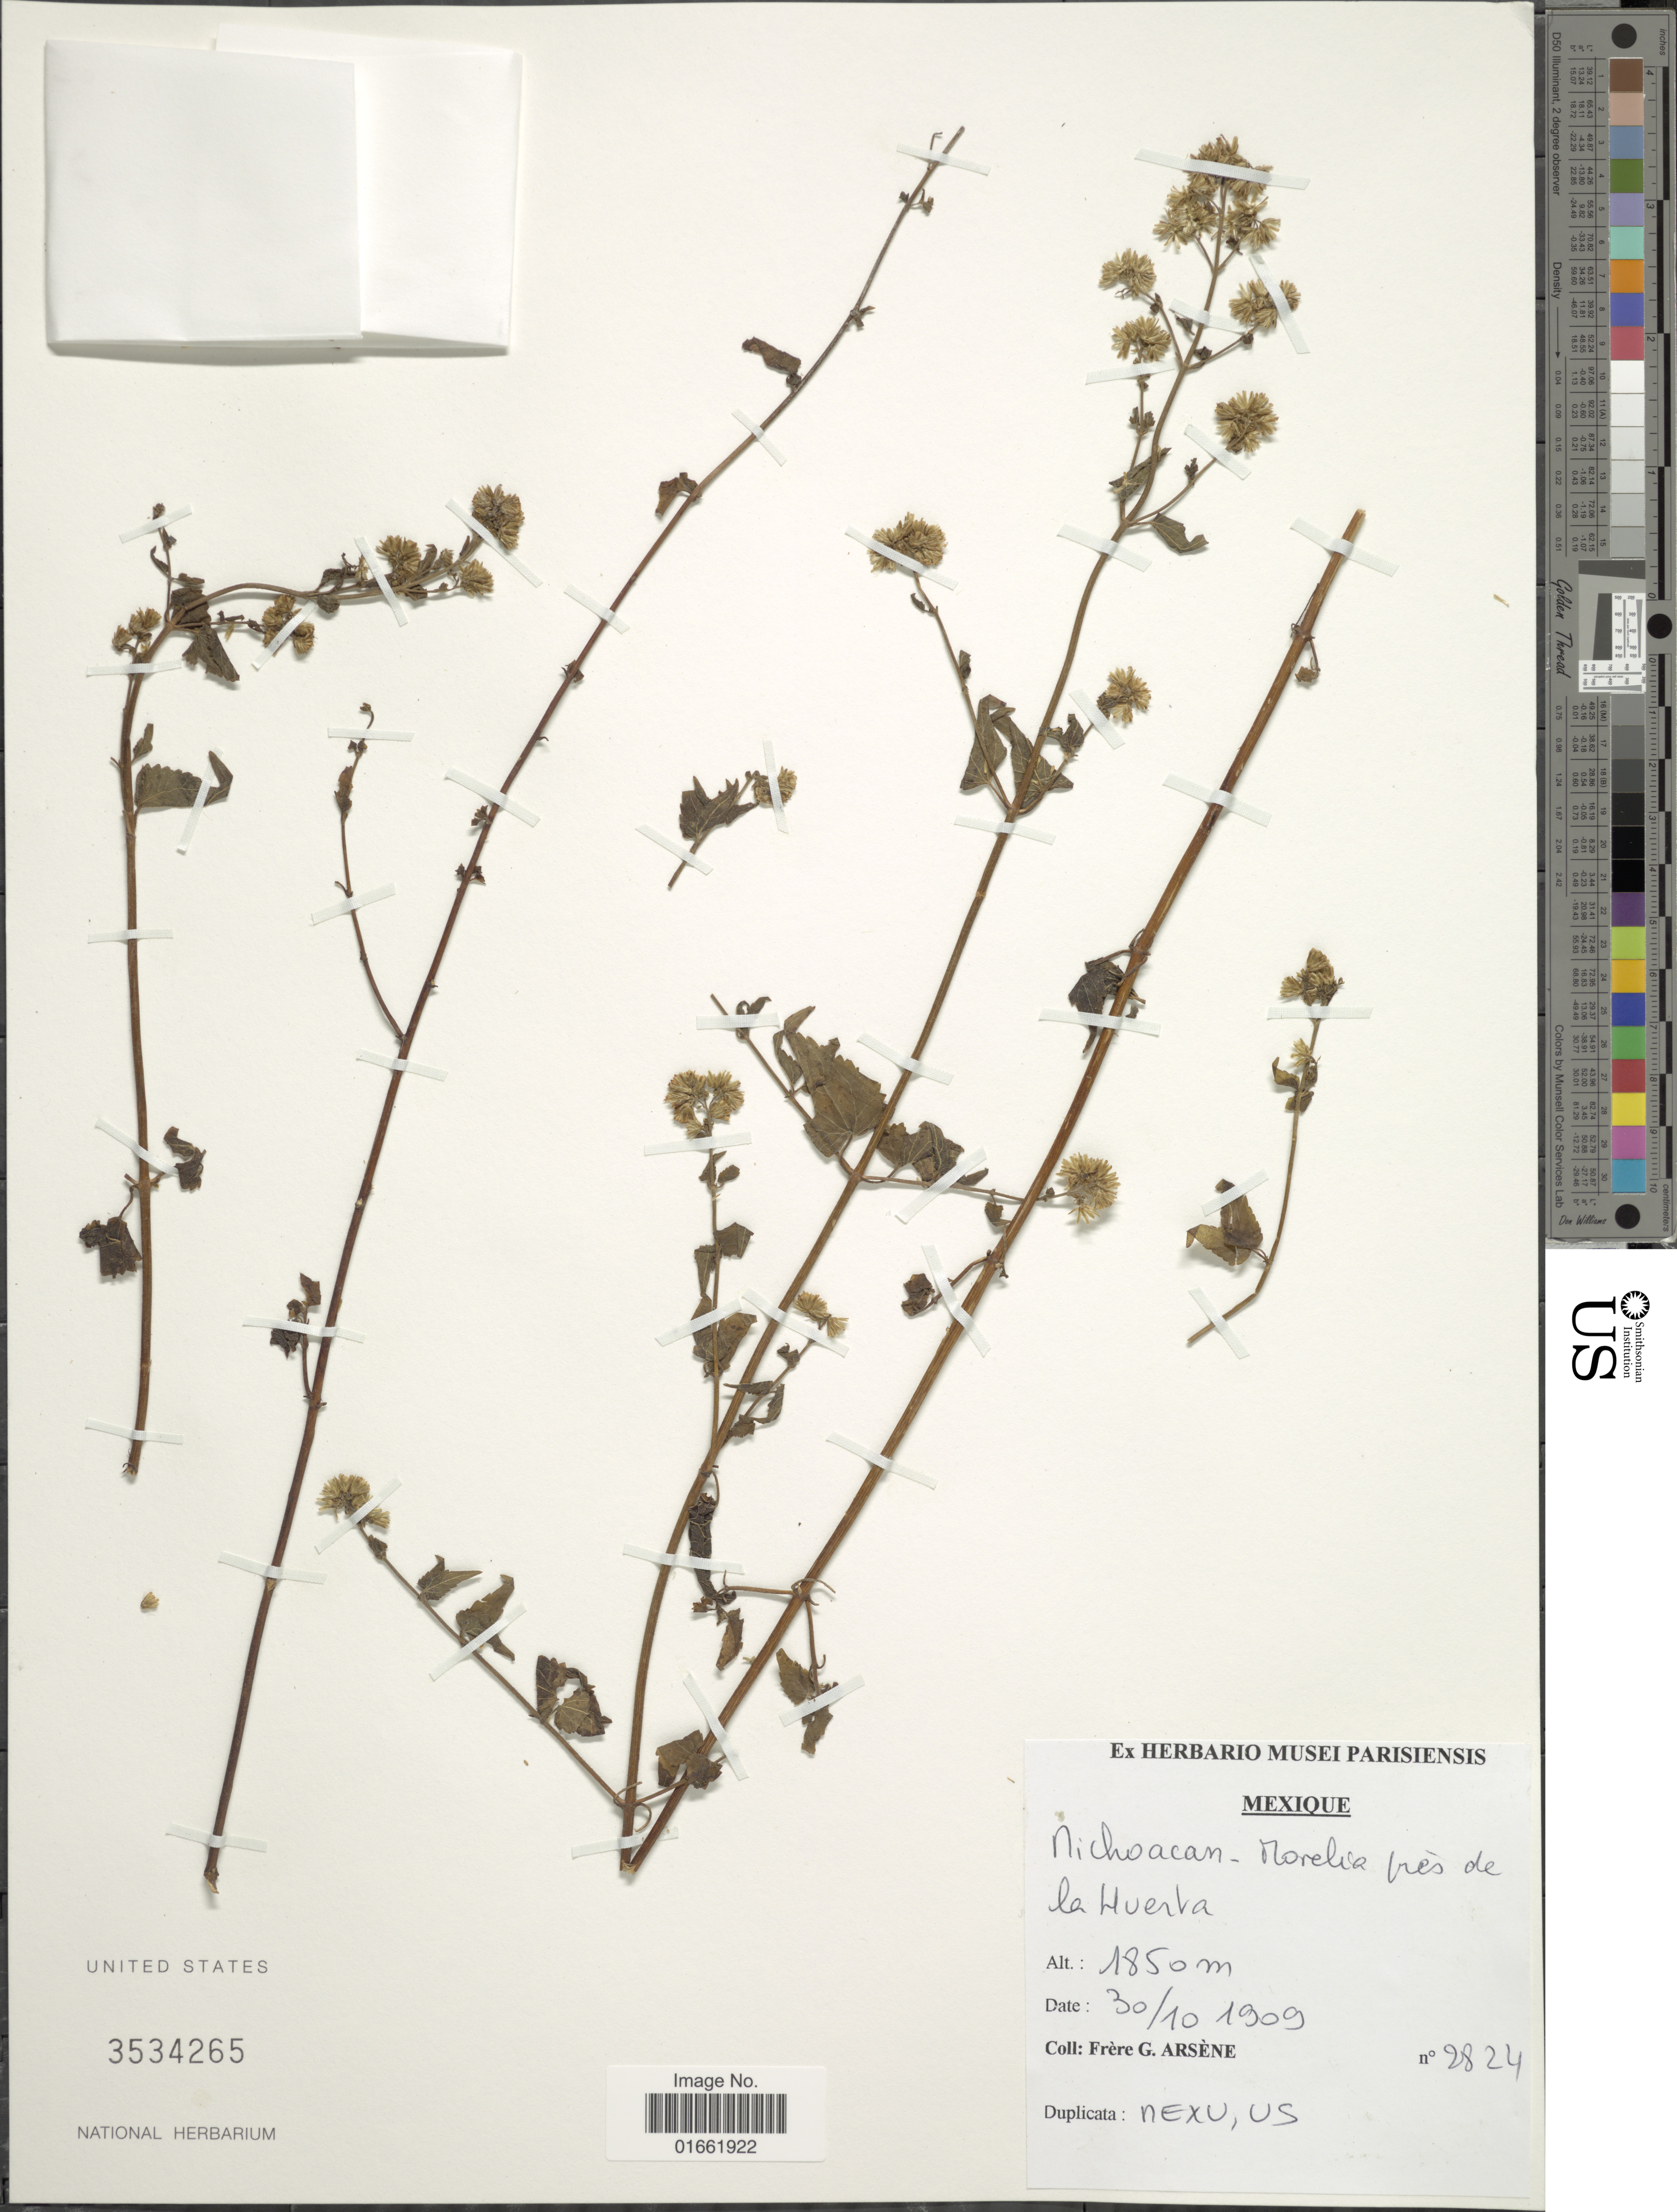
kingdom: Plantae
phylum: Tracheophyta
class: Magnoliopsida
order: Asterales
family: Asteraceae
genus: Fleischmannia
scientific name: Fleischmannia pycnocephala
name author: (Less.) R.M. King & H. Rob.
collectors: Bro. G. Arsène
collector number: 2824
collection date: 1909-10-30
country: Mexico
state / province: Michoacán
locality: Michoacan - Morelia près de la Huerta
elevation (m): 1850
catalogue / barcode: US 3534265